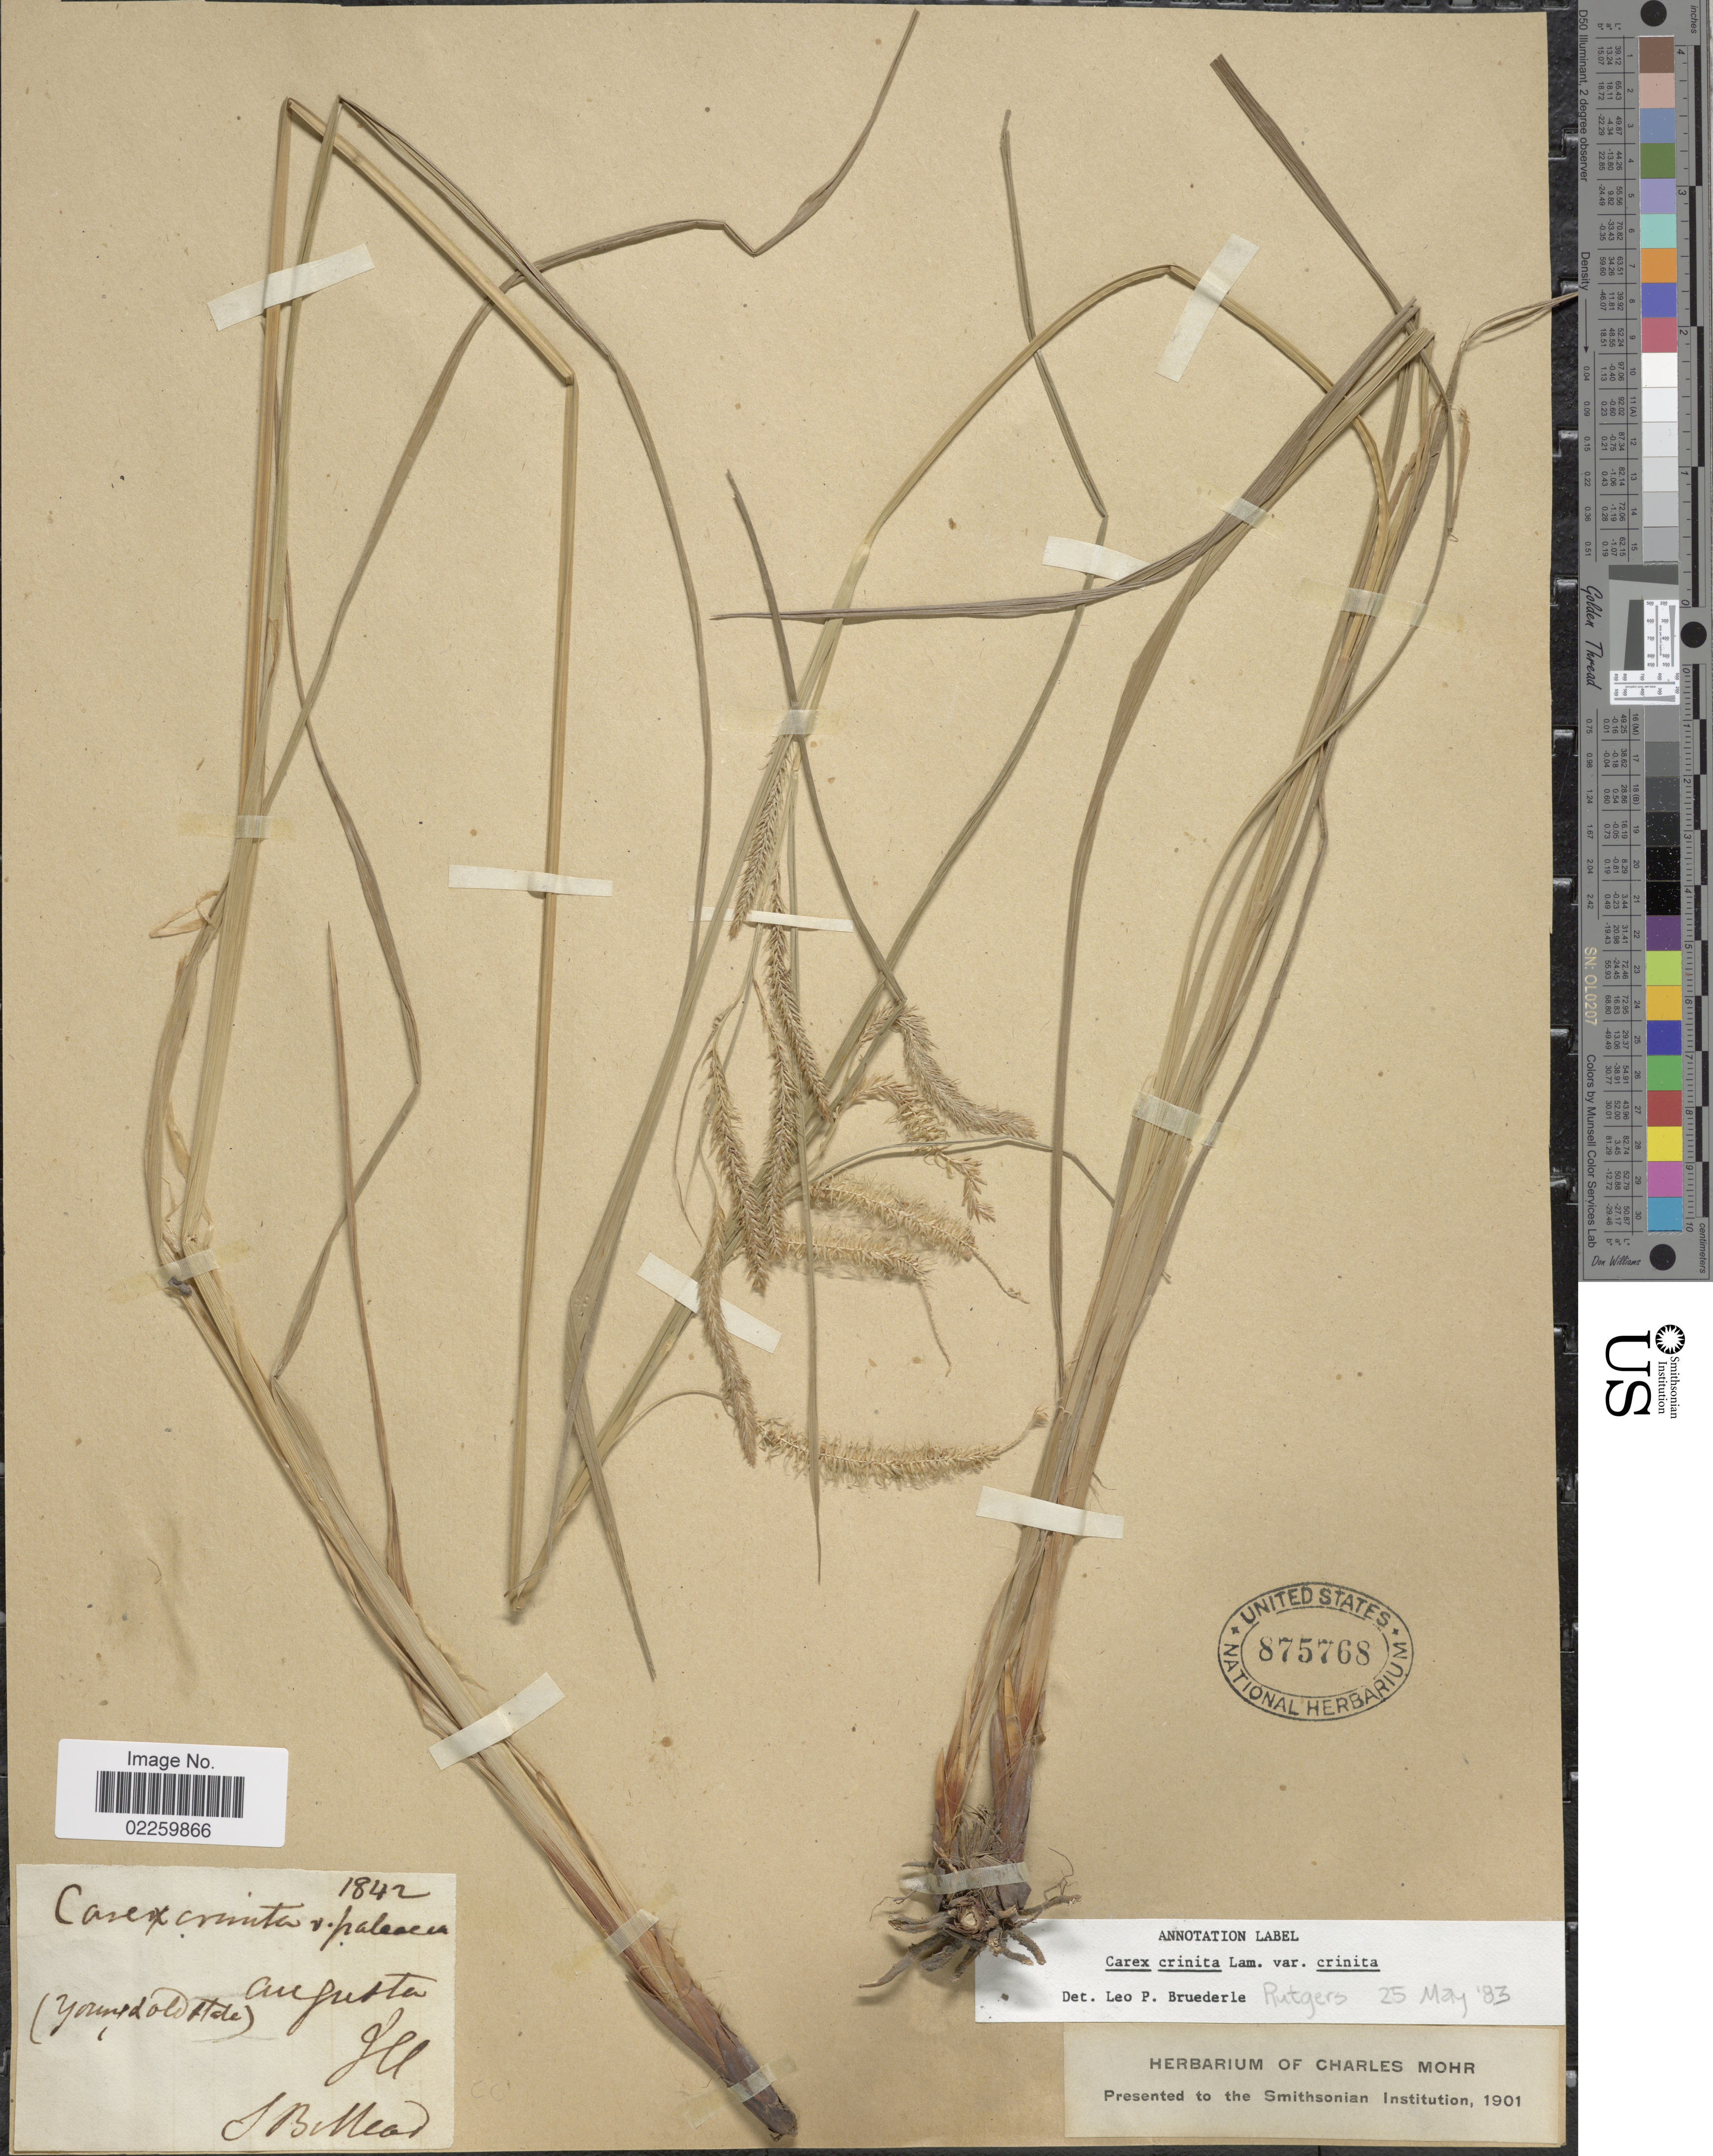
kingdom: Plantae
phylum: Tracheophyta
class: Liliopsida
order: Poales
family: Cyperaceae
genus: Carex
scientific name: Carex crinita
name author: Lam.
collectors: I. Billear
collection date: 1842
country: United States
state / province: Illinois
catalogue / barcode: US 875768